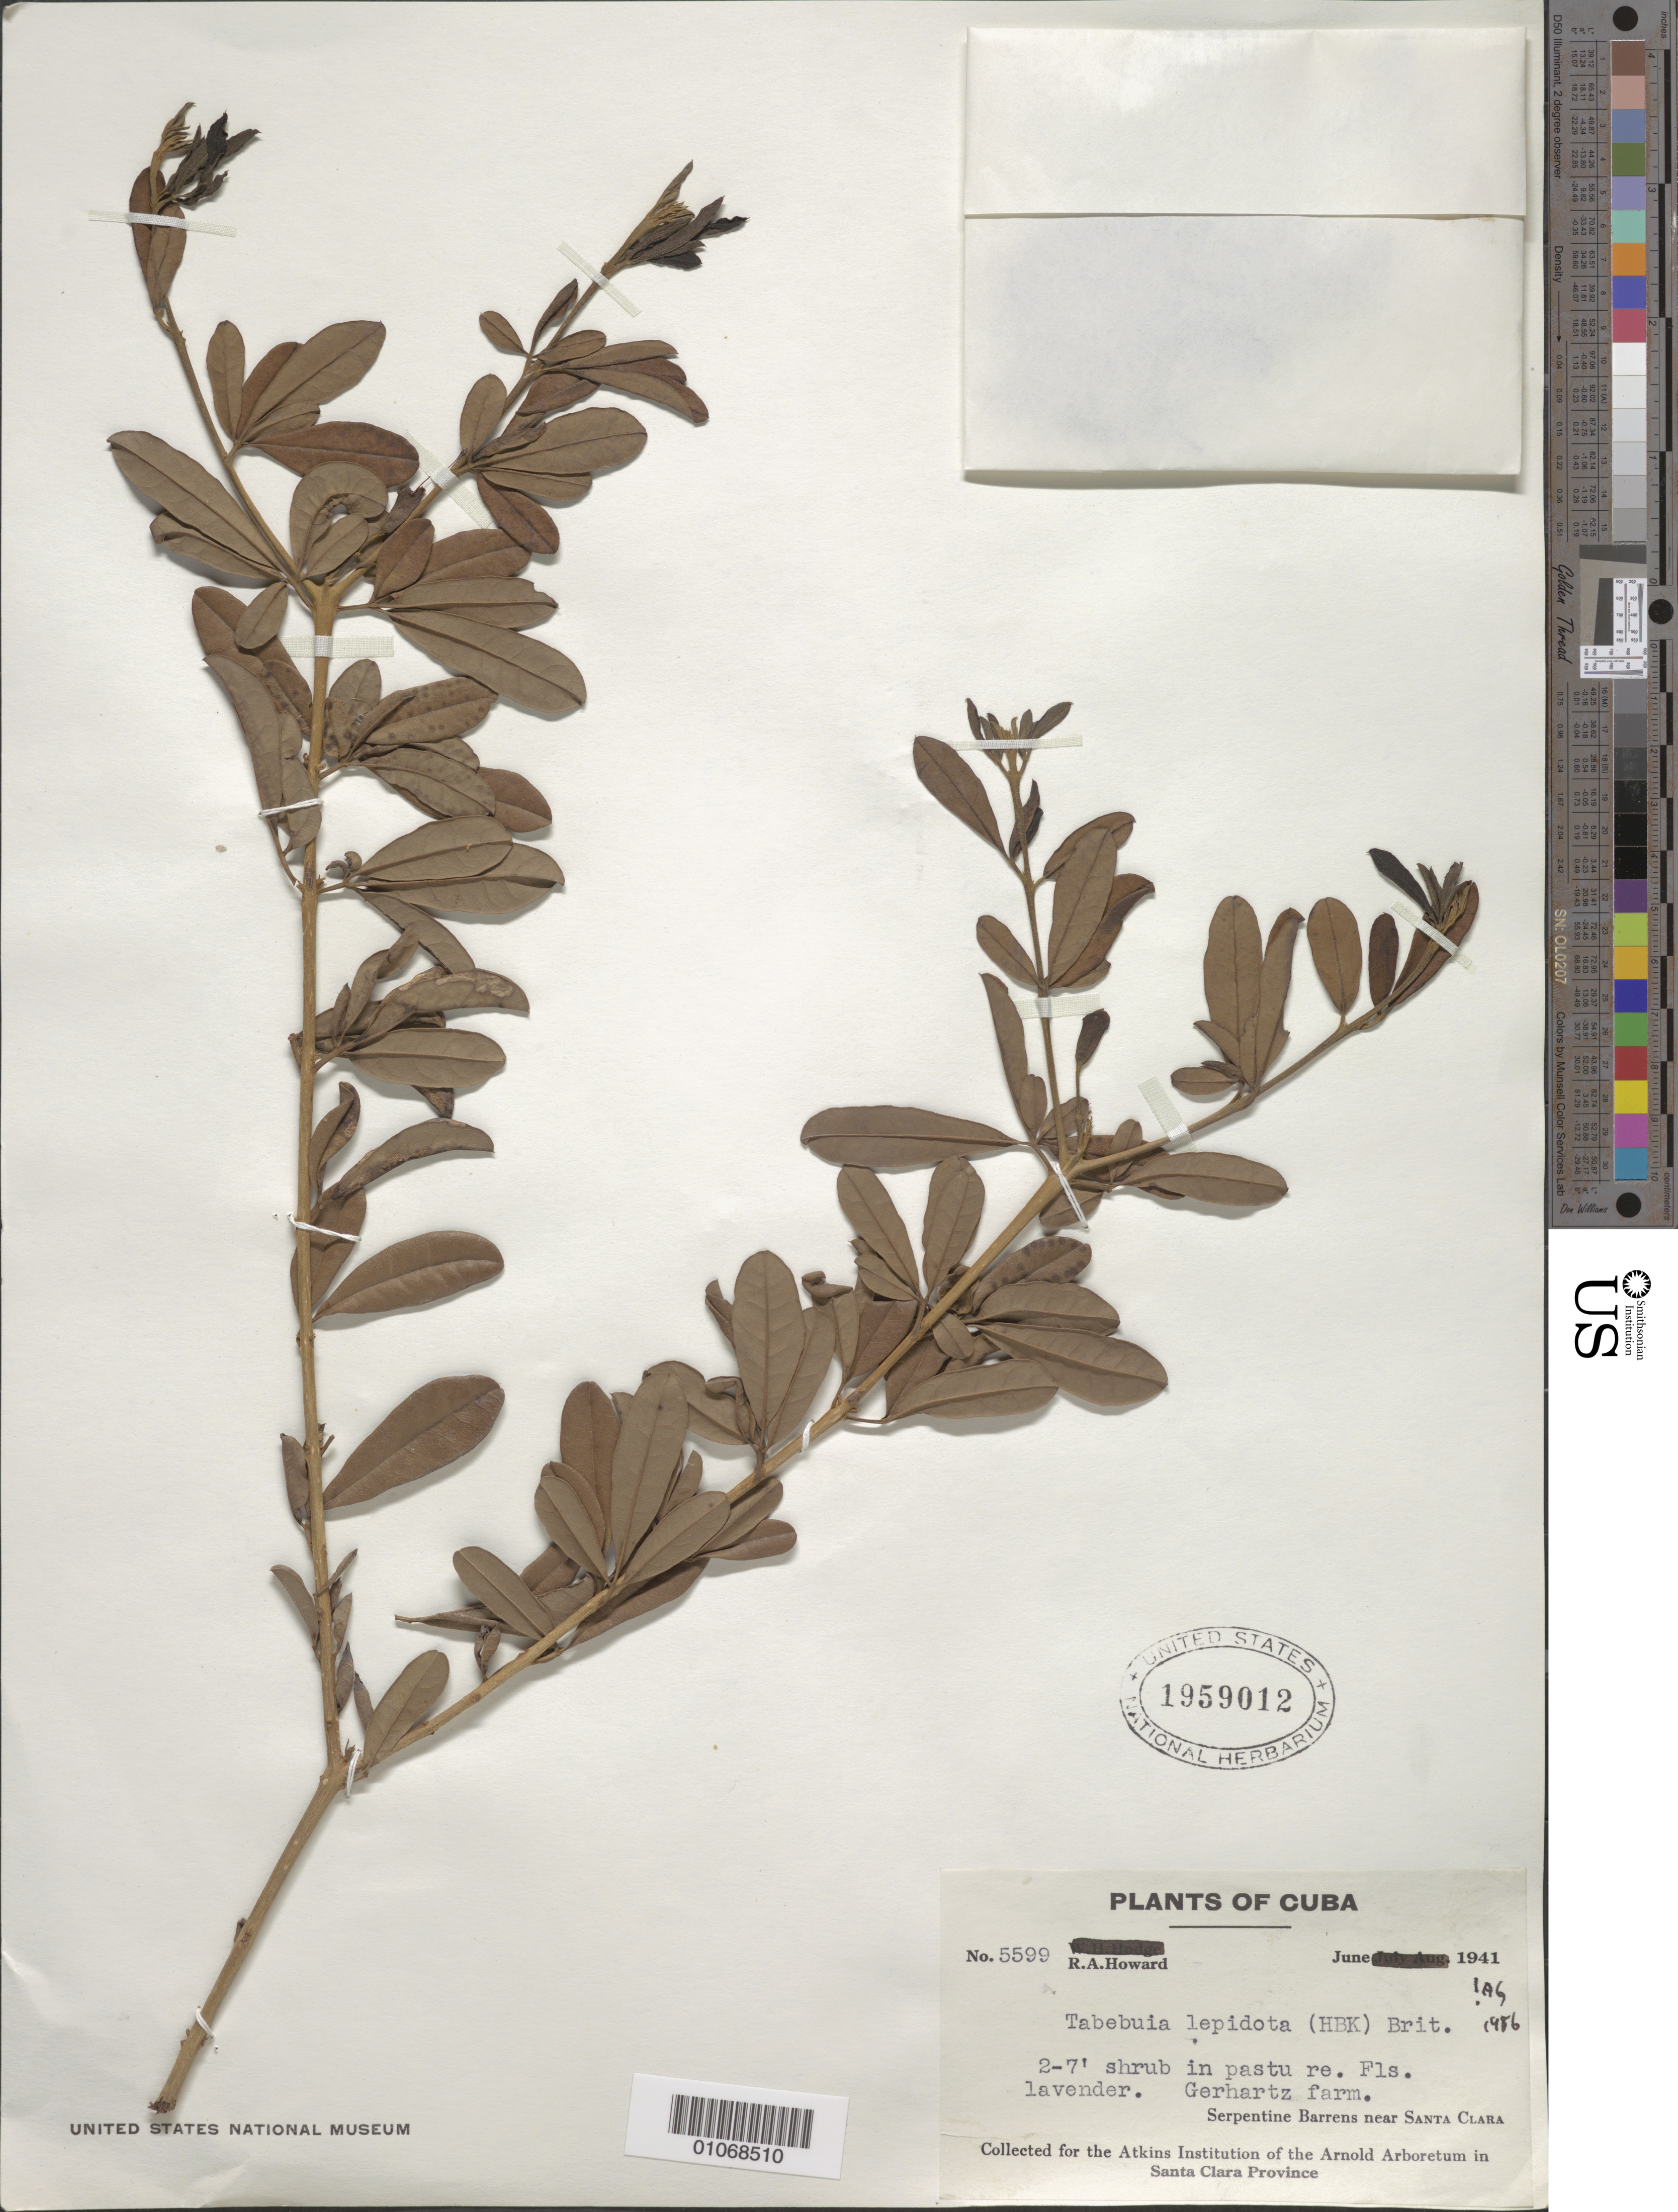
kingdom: Plantae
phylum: Tracheophyta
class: Magnoliopsida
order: Lamiales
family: Bignoniaceae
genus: Tabebuia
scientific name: Tabebuia lepidota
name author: (Kunth) Britton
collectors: R. A. Howard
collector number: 5599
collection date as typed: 01 Jun 1941 to 30 Jun 1941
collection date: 1941-06-01/1941-06-30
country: Cuba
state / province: Villa Clara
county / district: Santa Clara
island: Cuba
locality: Gerhartz farm, in pasture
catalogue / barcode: US 1959012